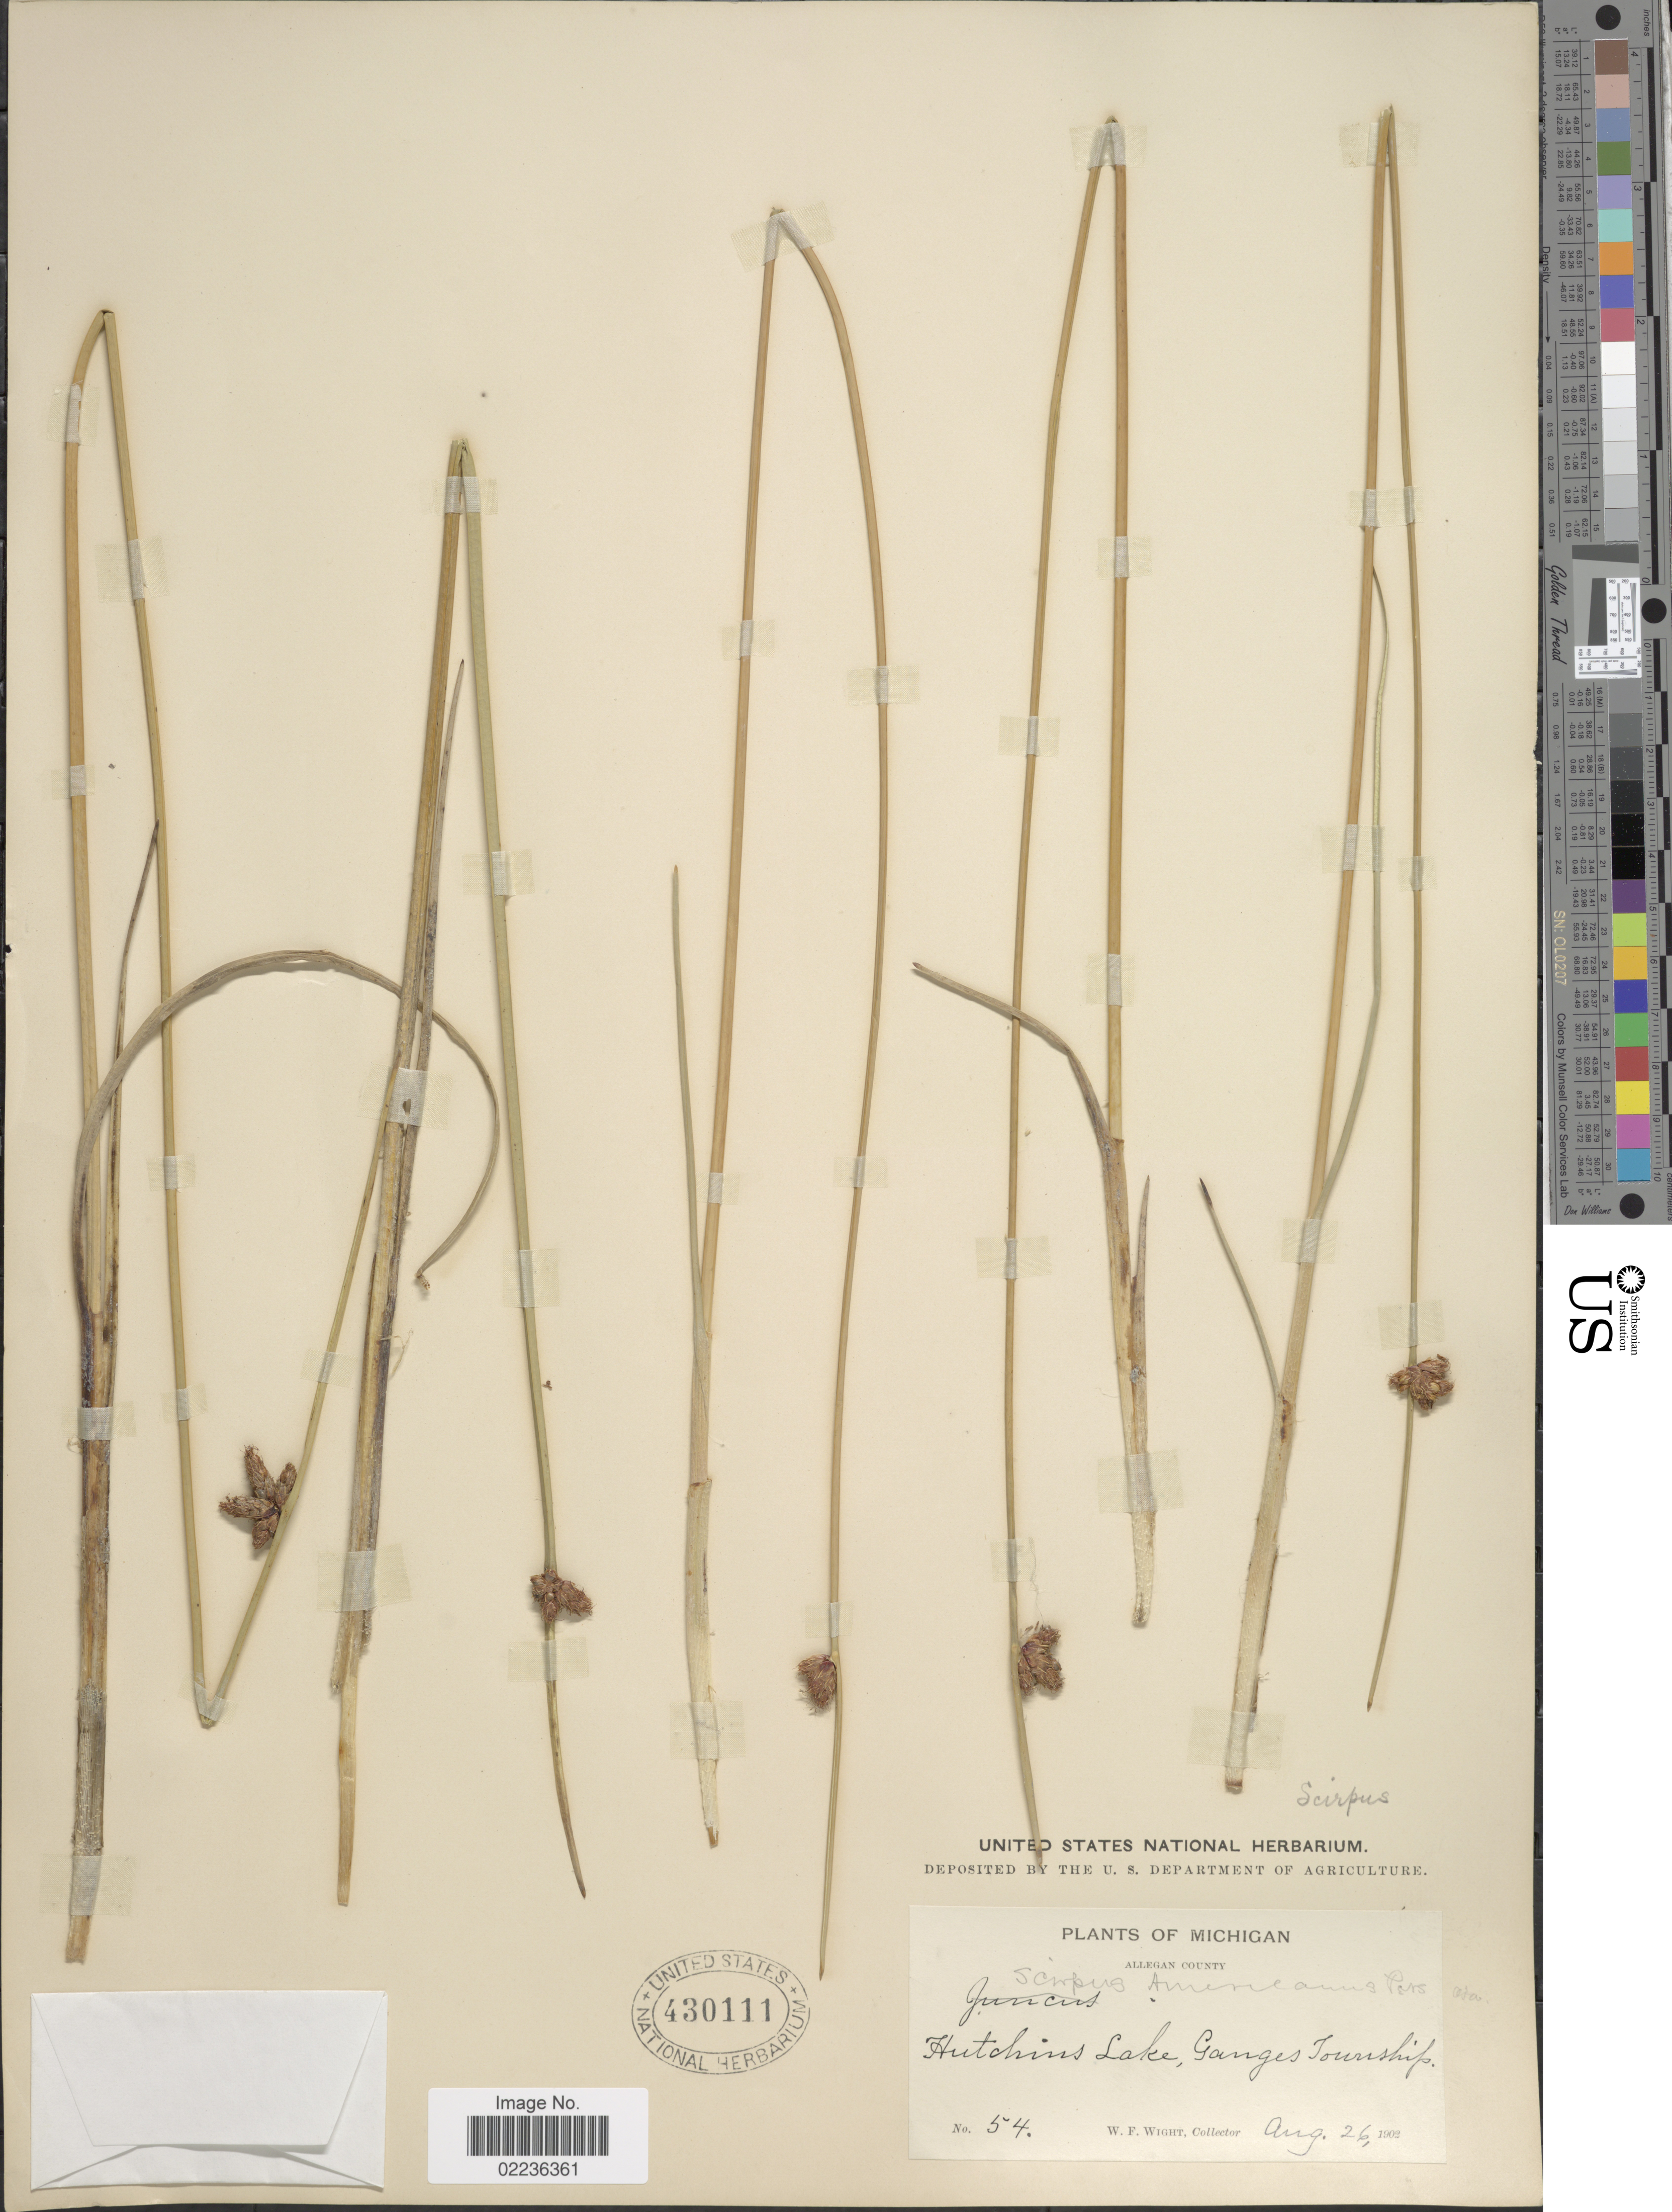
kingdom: Plantae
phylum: Tracheophyta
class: Liliopsida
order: Poales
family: Cyperaceae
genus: Schoenoplectus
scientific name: Schoenoplectus pungens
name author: (Vahl) Palla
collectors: W. Wight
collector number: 54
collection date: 1902-08-26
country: United States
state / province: Michigan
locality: Allegan County, Hutchins Lake, Ganges Township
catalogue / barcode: US 430111